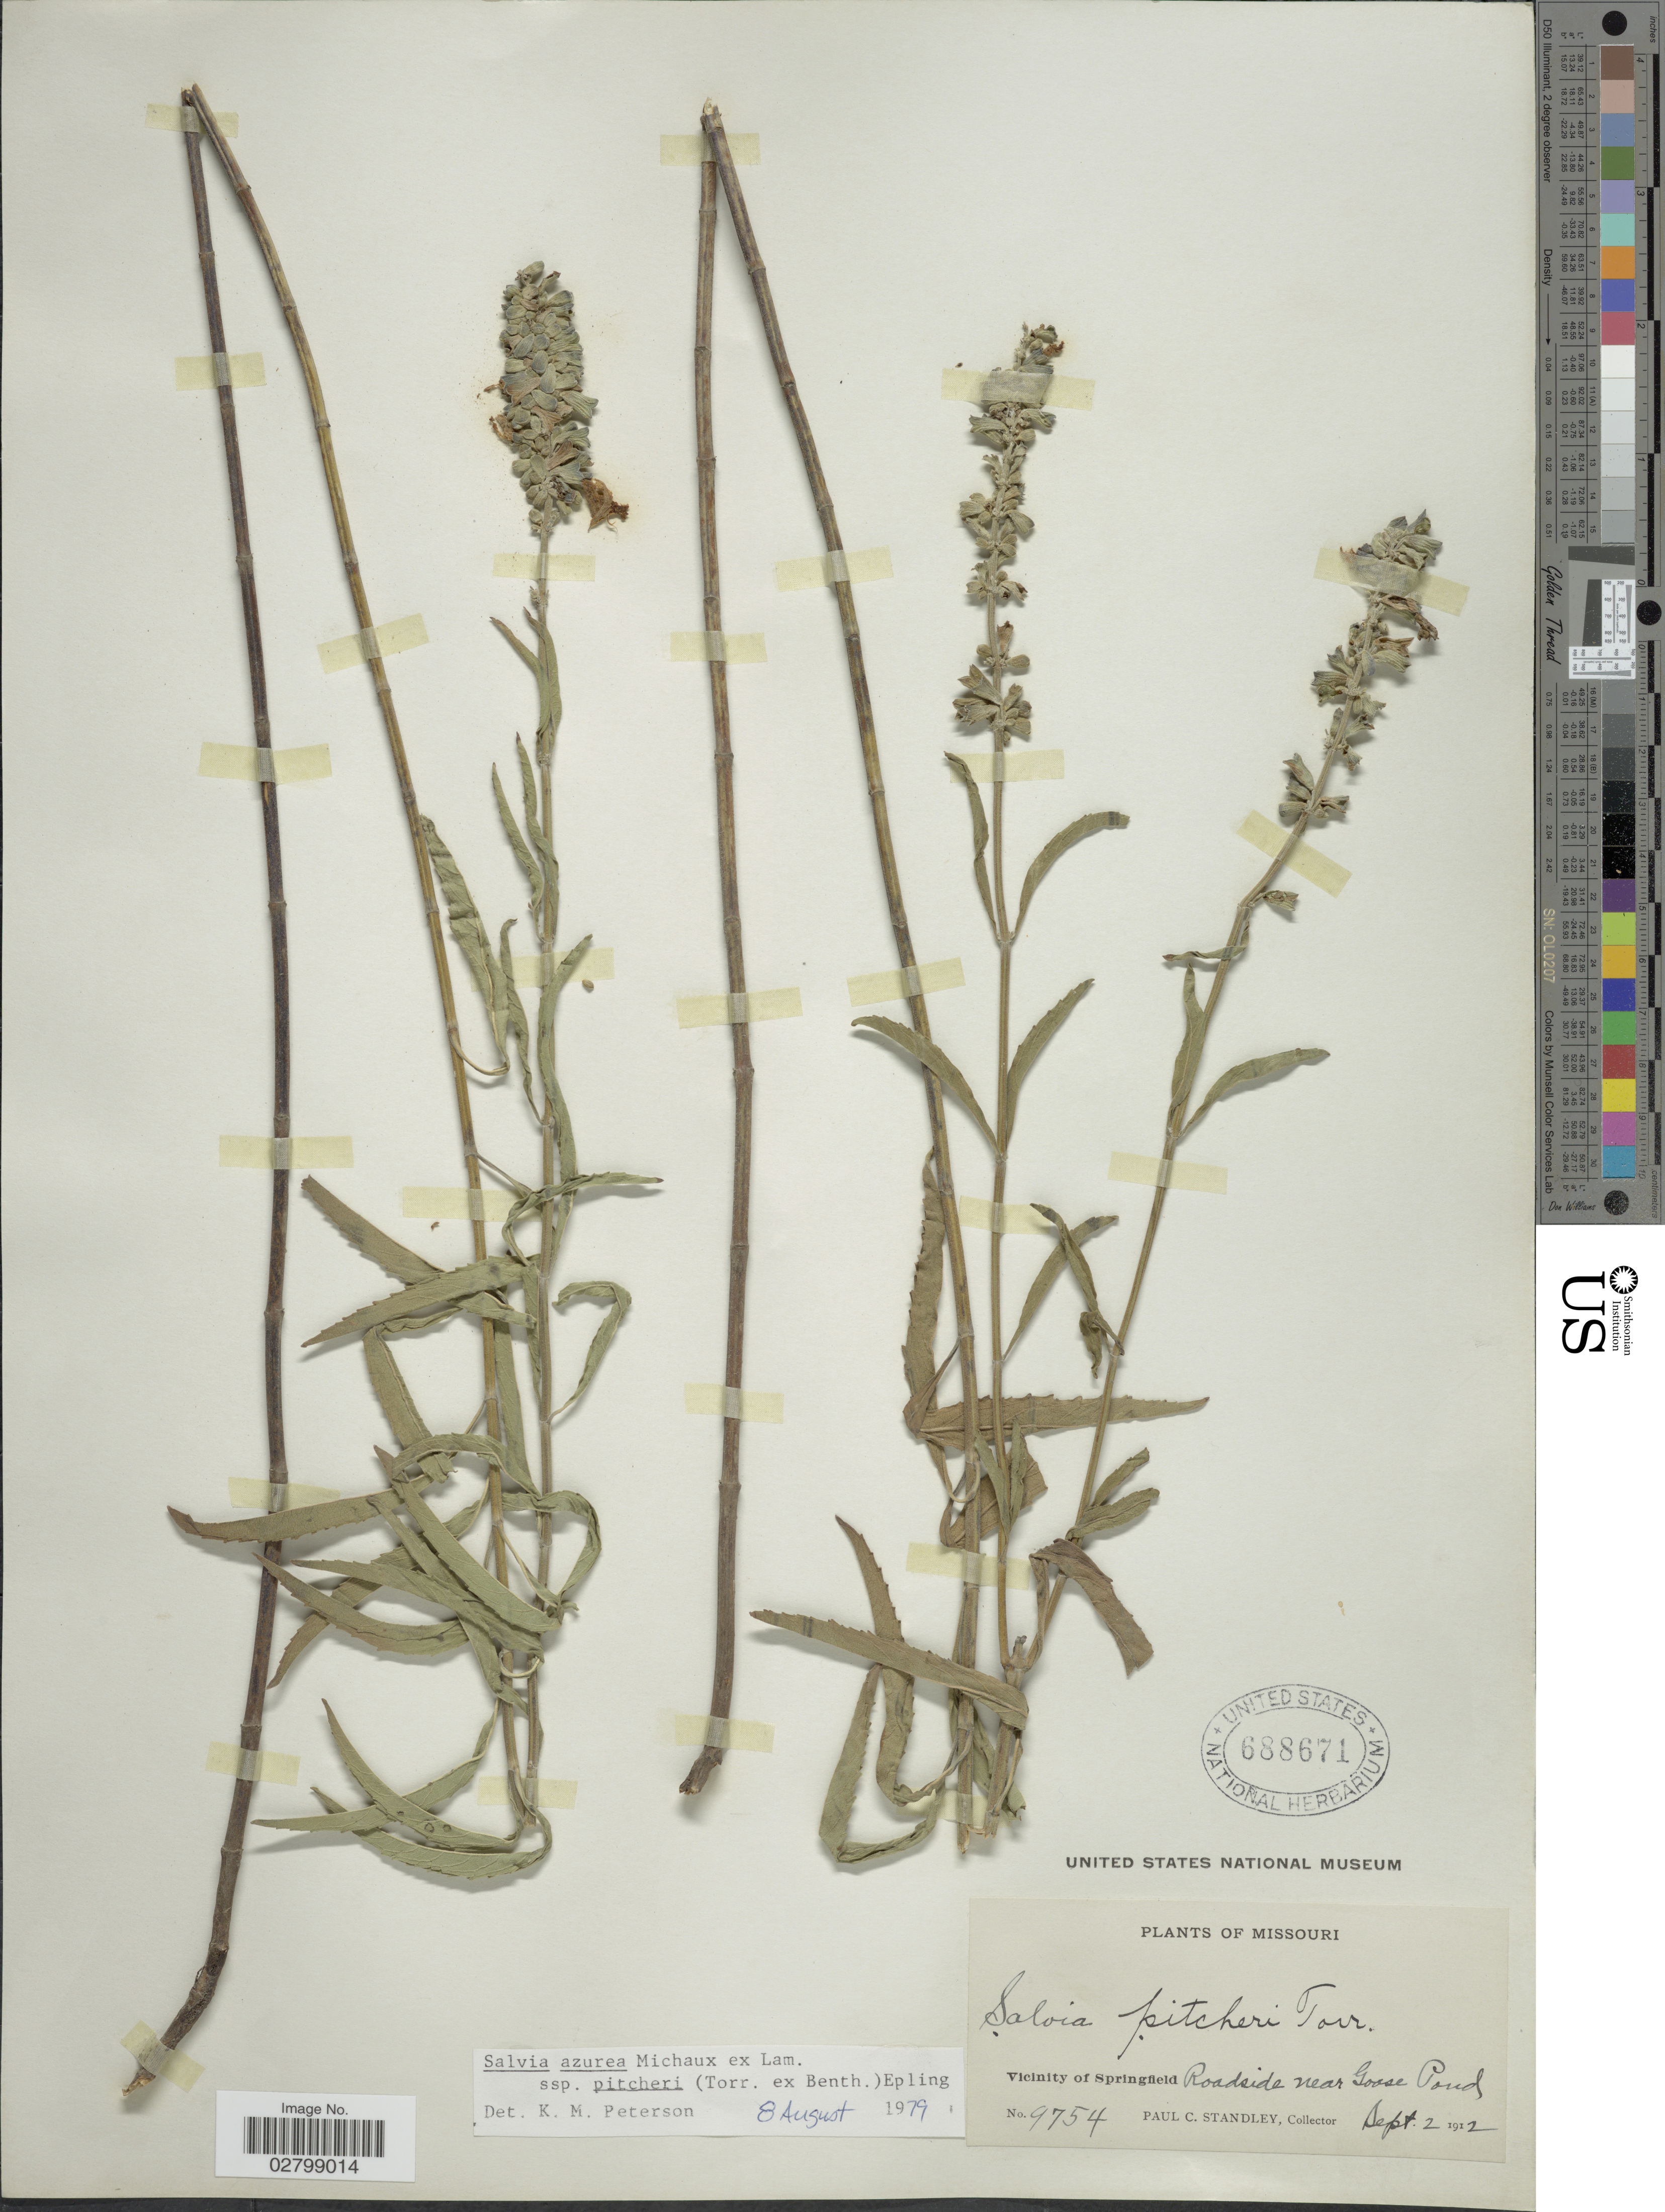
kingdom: Plantae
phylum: Tracheophyta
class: Magnoliopsida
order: Lamiales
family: Lamiaceae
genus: Salvia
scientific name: Salvia azurea subsp. pitcheri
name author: Michx. ex Lam.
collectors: P. C. Standley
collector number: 9754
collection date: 1912-09-02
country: United States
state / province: Missouri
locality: Vicinity of Springfield, Roadside near Goose Pond.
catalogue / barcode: US 688671